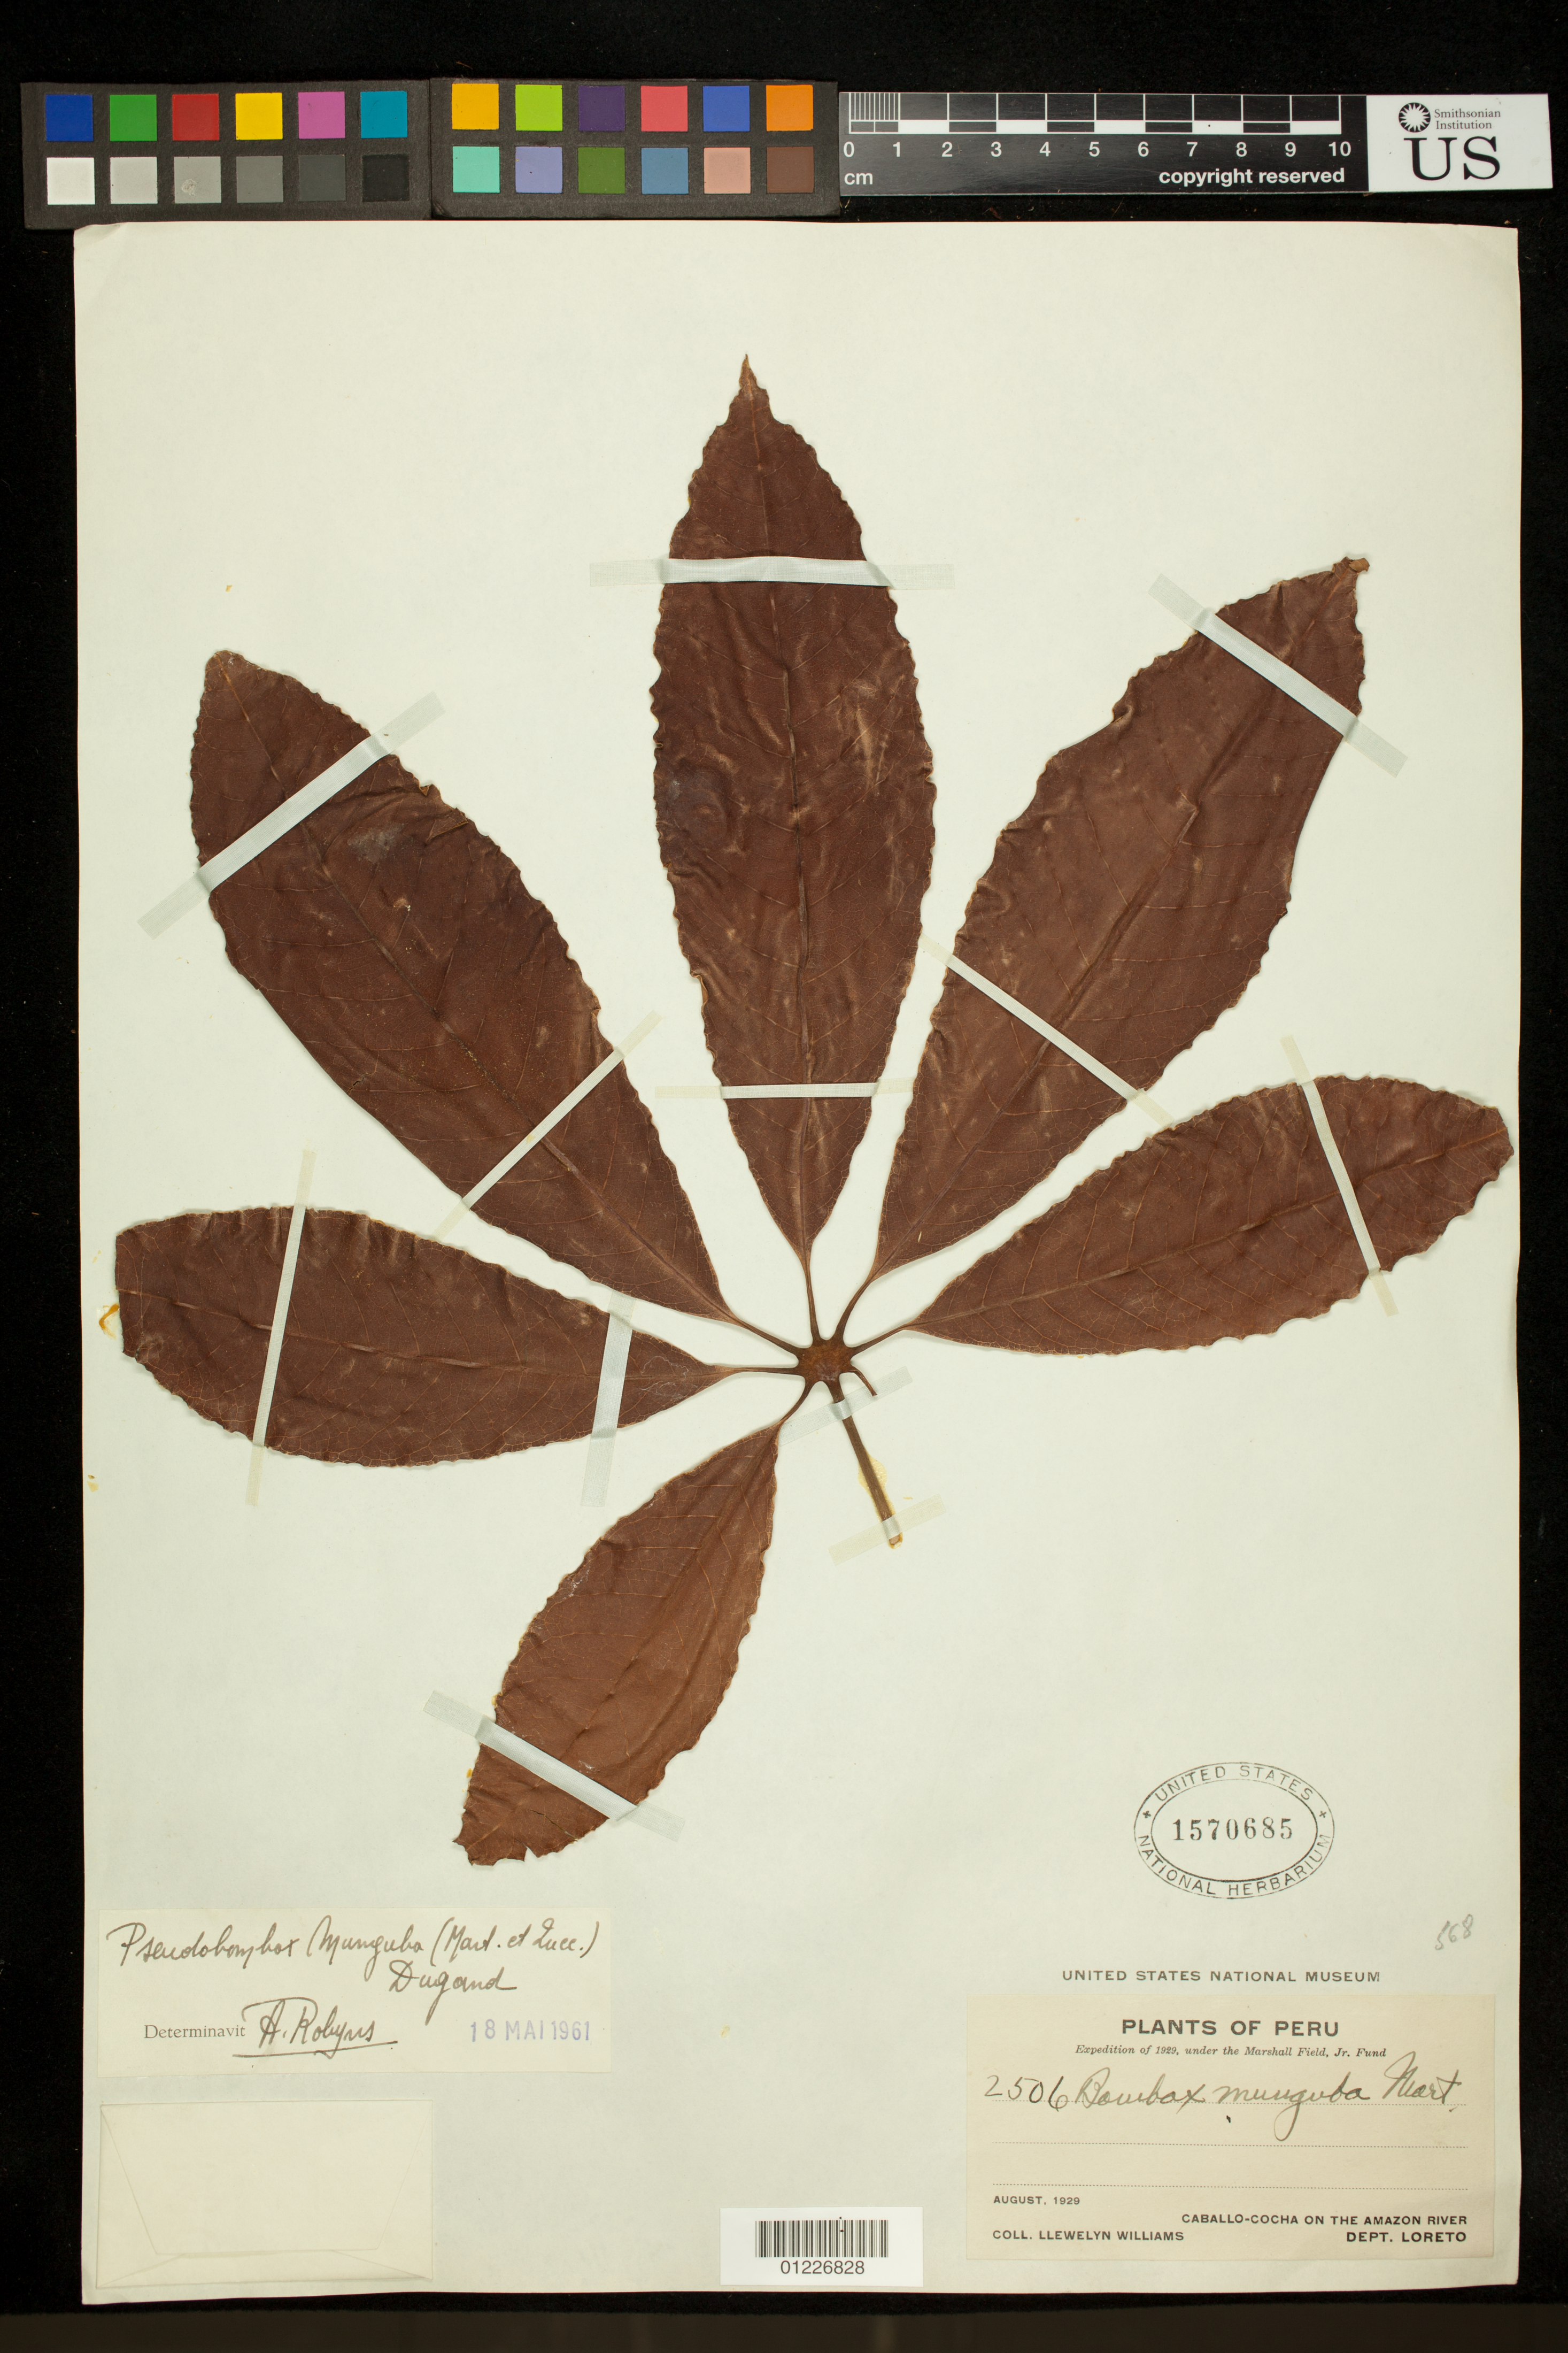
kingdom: Plantae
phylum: Tracheophyta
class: Magnoliopsida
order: Malvales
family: Malvaceae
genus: Pseudobombax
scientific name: Pseudobombax munguba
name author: (Mart. & Zucc.) Dugand G.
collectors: Ll. Williams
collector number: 2506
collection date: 1929-08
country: Peru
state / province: Loreto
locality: Caballo-Cocha on the Amazon River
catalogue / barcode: US 1570685